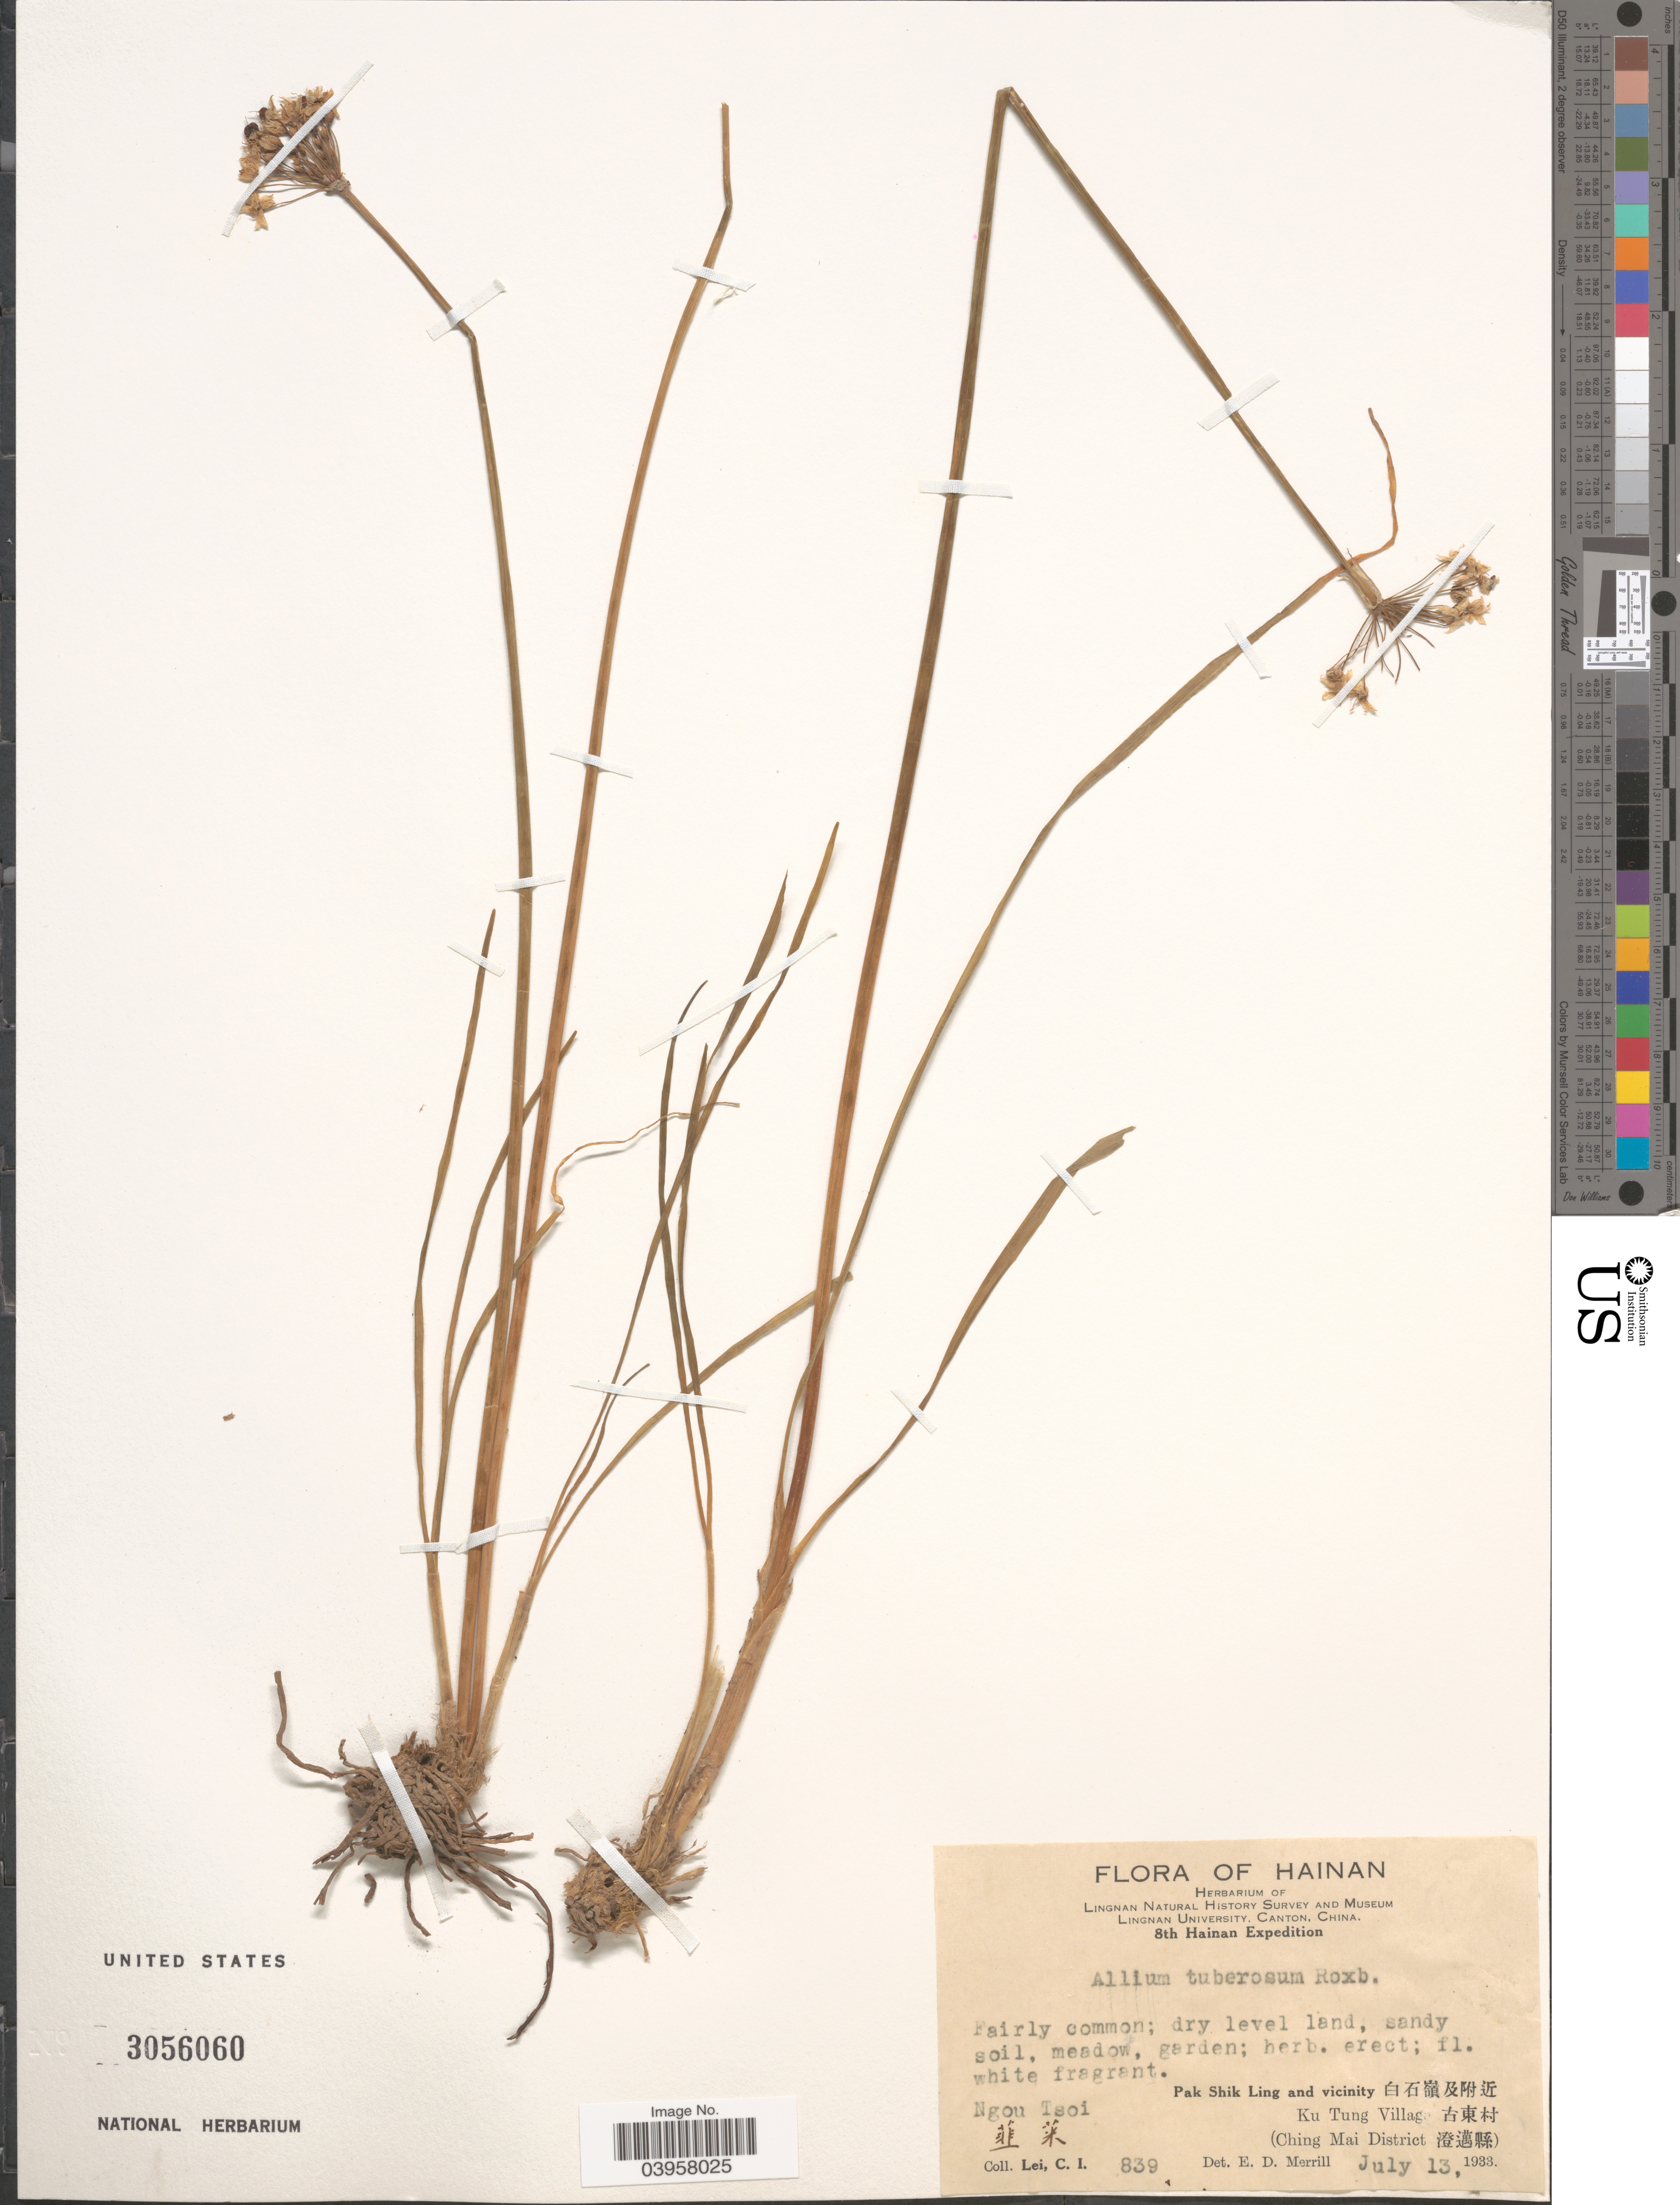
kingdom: Plantae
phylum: Tracheophyta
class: Liliopsida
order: Asparagales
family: Amaryllidaceae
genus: Allium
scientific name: Allium tuberosum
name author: Röttler ex Spreng.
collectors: C. I. Lei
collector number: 839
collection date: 1933-07-13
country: China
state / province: Hainan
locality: Pak Shik Ling and vicinity . Ku Tung Village (Ching Mai District).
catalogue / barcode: US 3056060